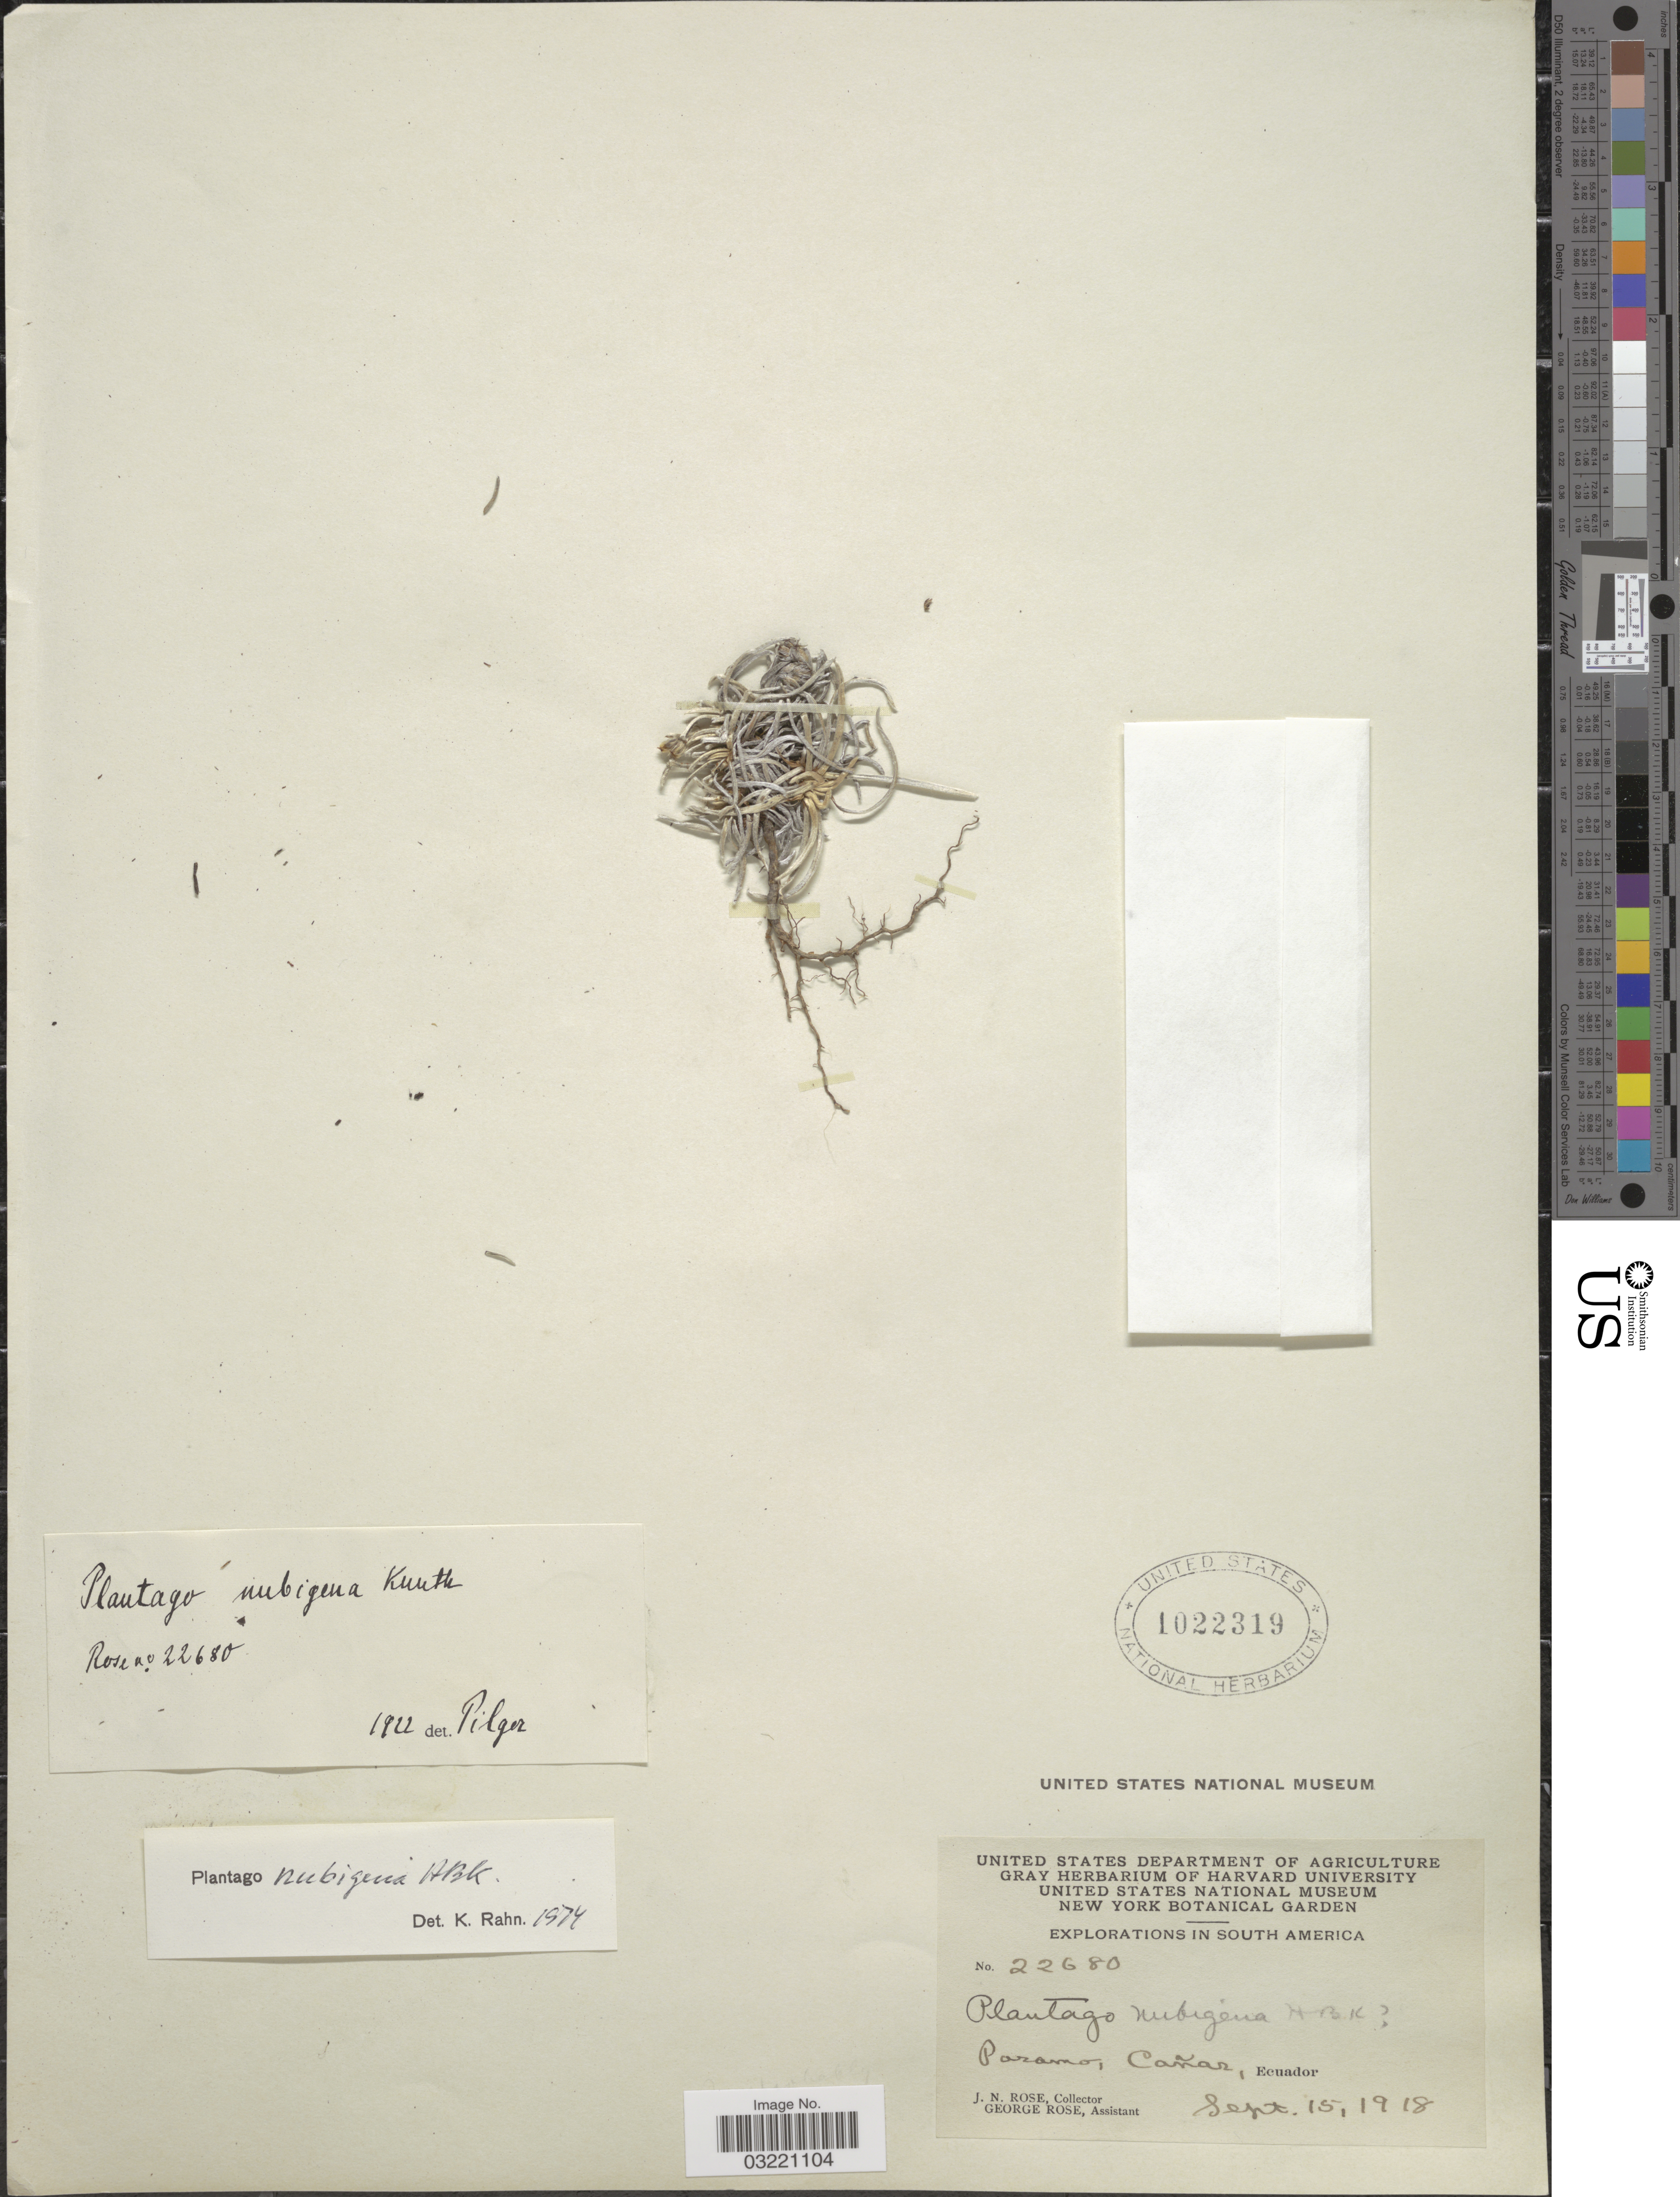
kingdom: Plantae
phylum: Tracheophyta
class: Magnoliopsida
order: Lamiales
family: Plantaginaceae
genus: Plantago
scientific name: Plantago sericea subsp. nubigena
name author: (Kunth) Rahn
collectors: J. N. Rose & G. Rose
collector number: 22680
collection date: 1918-09-15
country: Ecuador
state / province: Cañar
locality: Paramo, Cañar.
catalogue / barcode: US 1022319